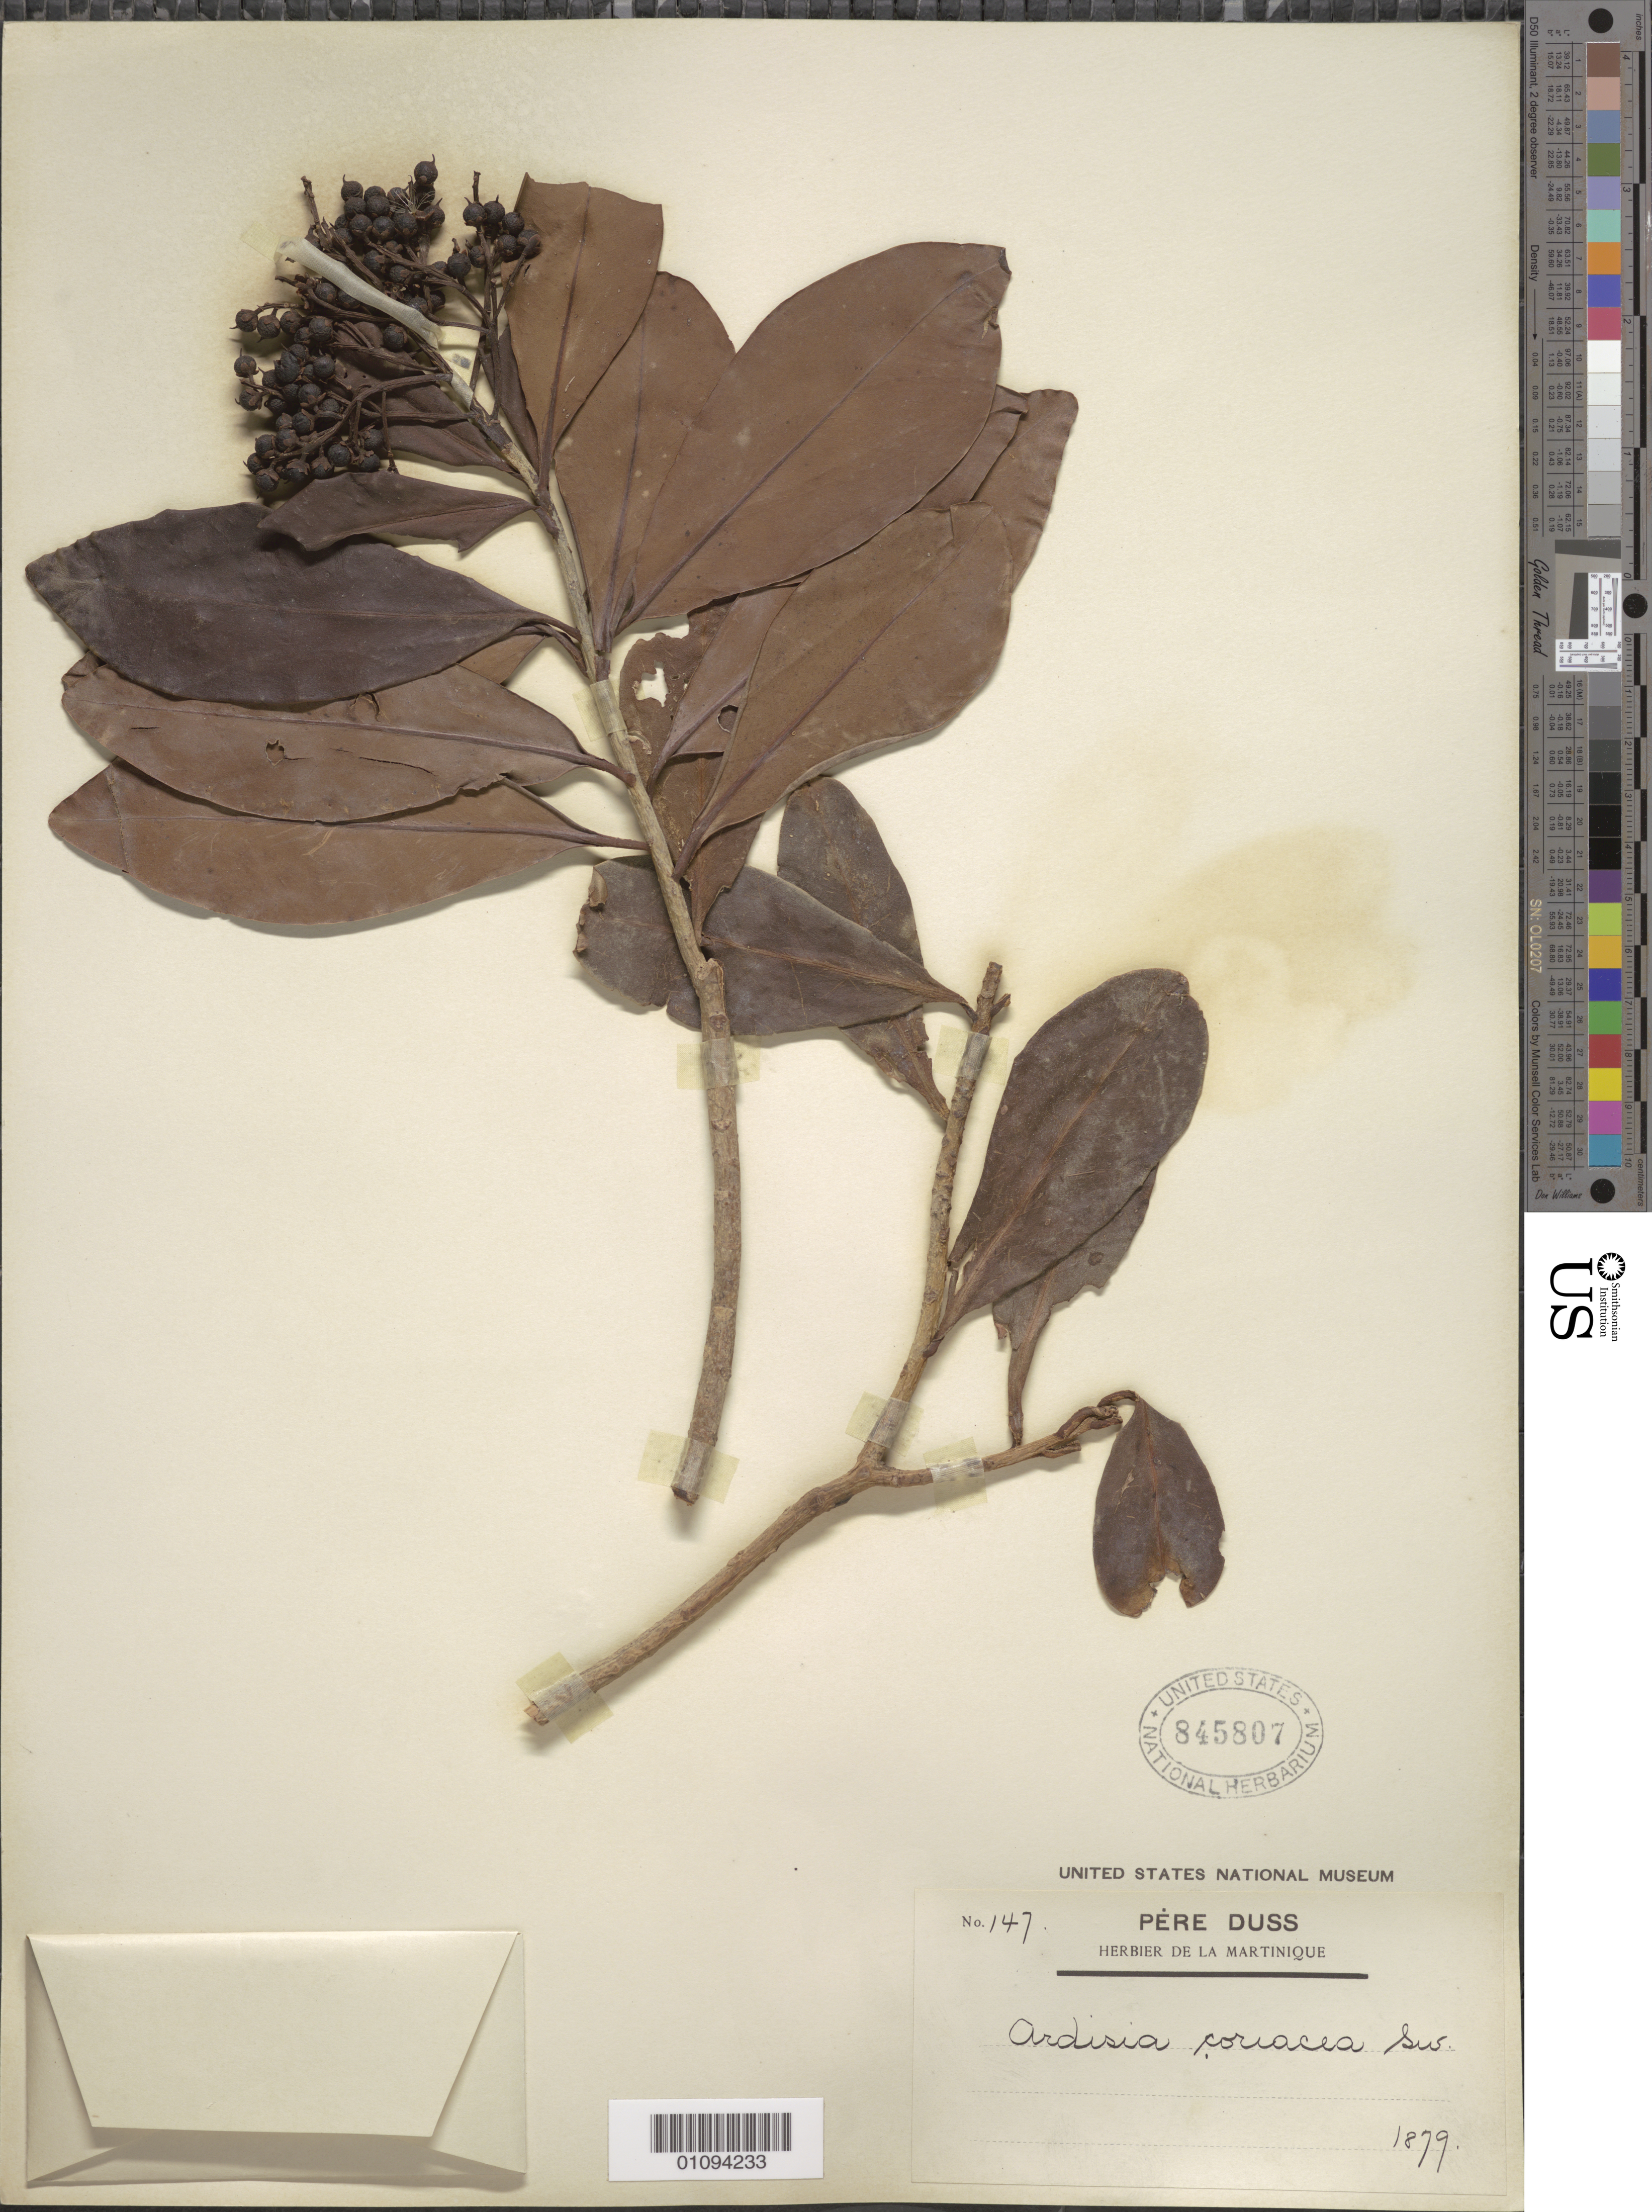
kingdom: Plantae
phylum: Tracheophyta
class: Magnoliopsida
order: Ericales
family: Primulaceae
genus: Ardisia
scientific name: Ardisia obovata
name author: Desv. ex Ham.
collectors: Père Duss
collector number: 147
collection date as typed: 1879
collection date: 1879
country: Martinique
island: Martinique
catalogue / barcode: US 845807